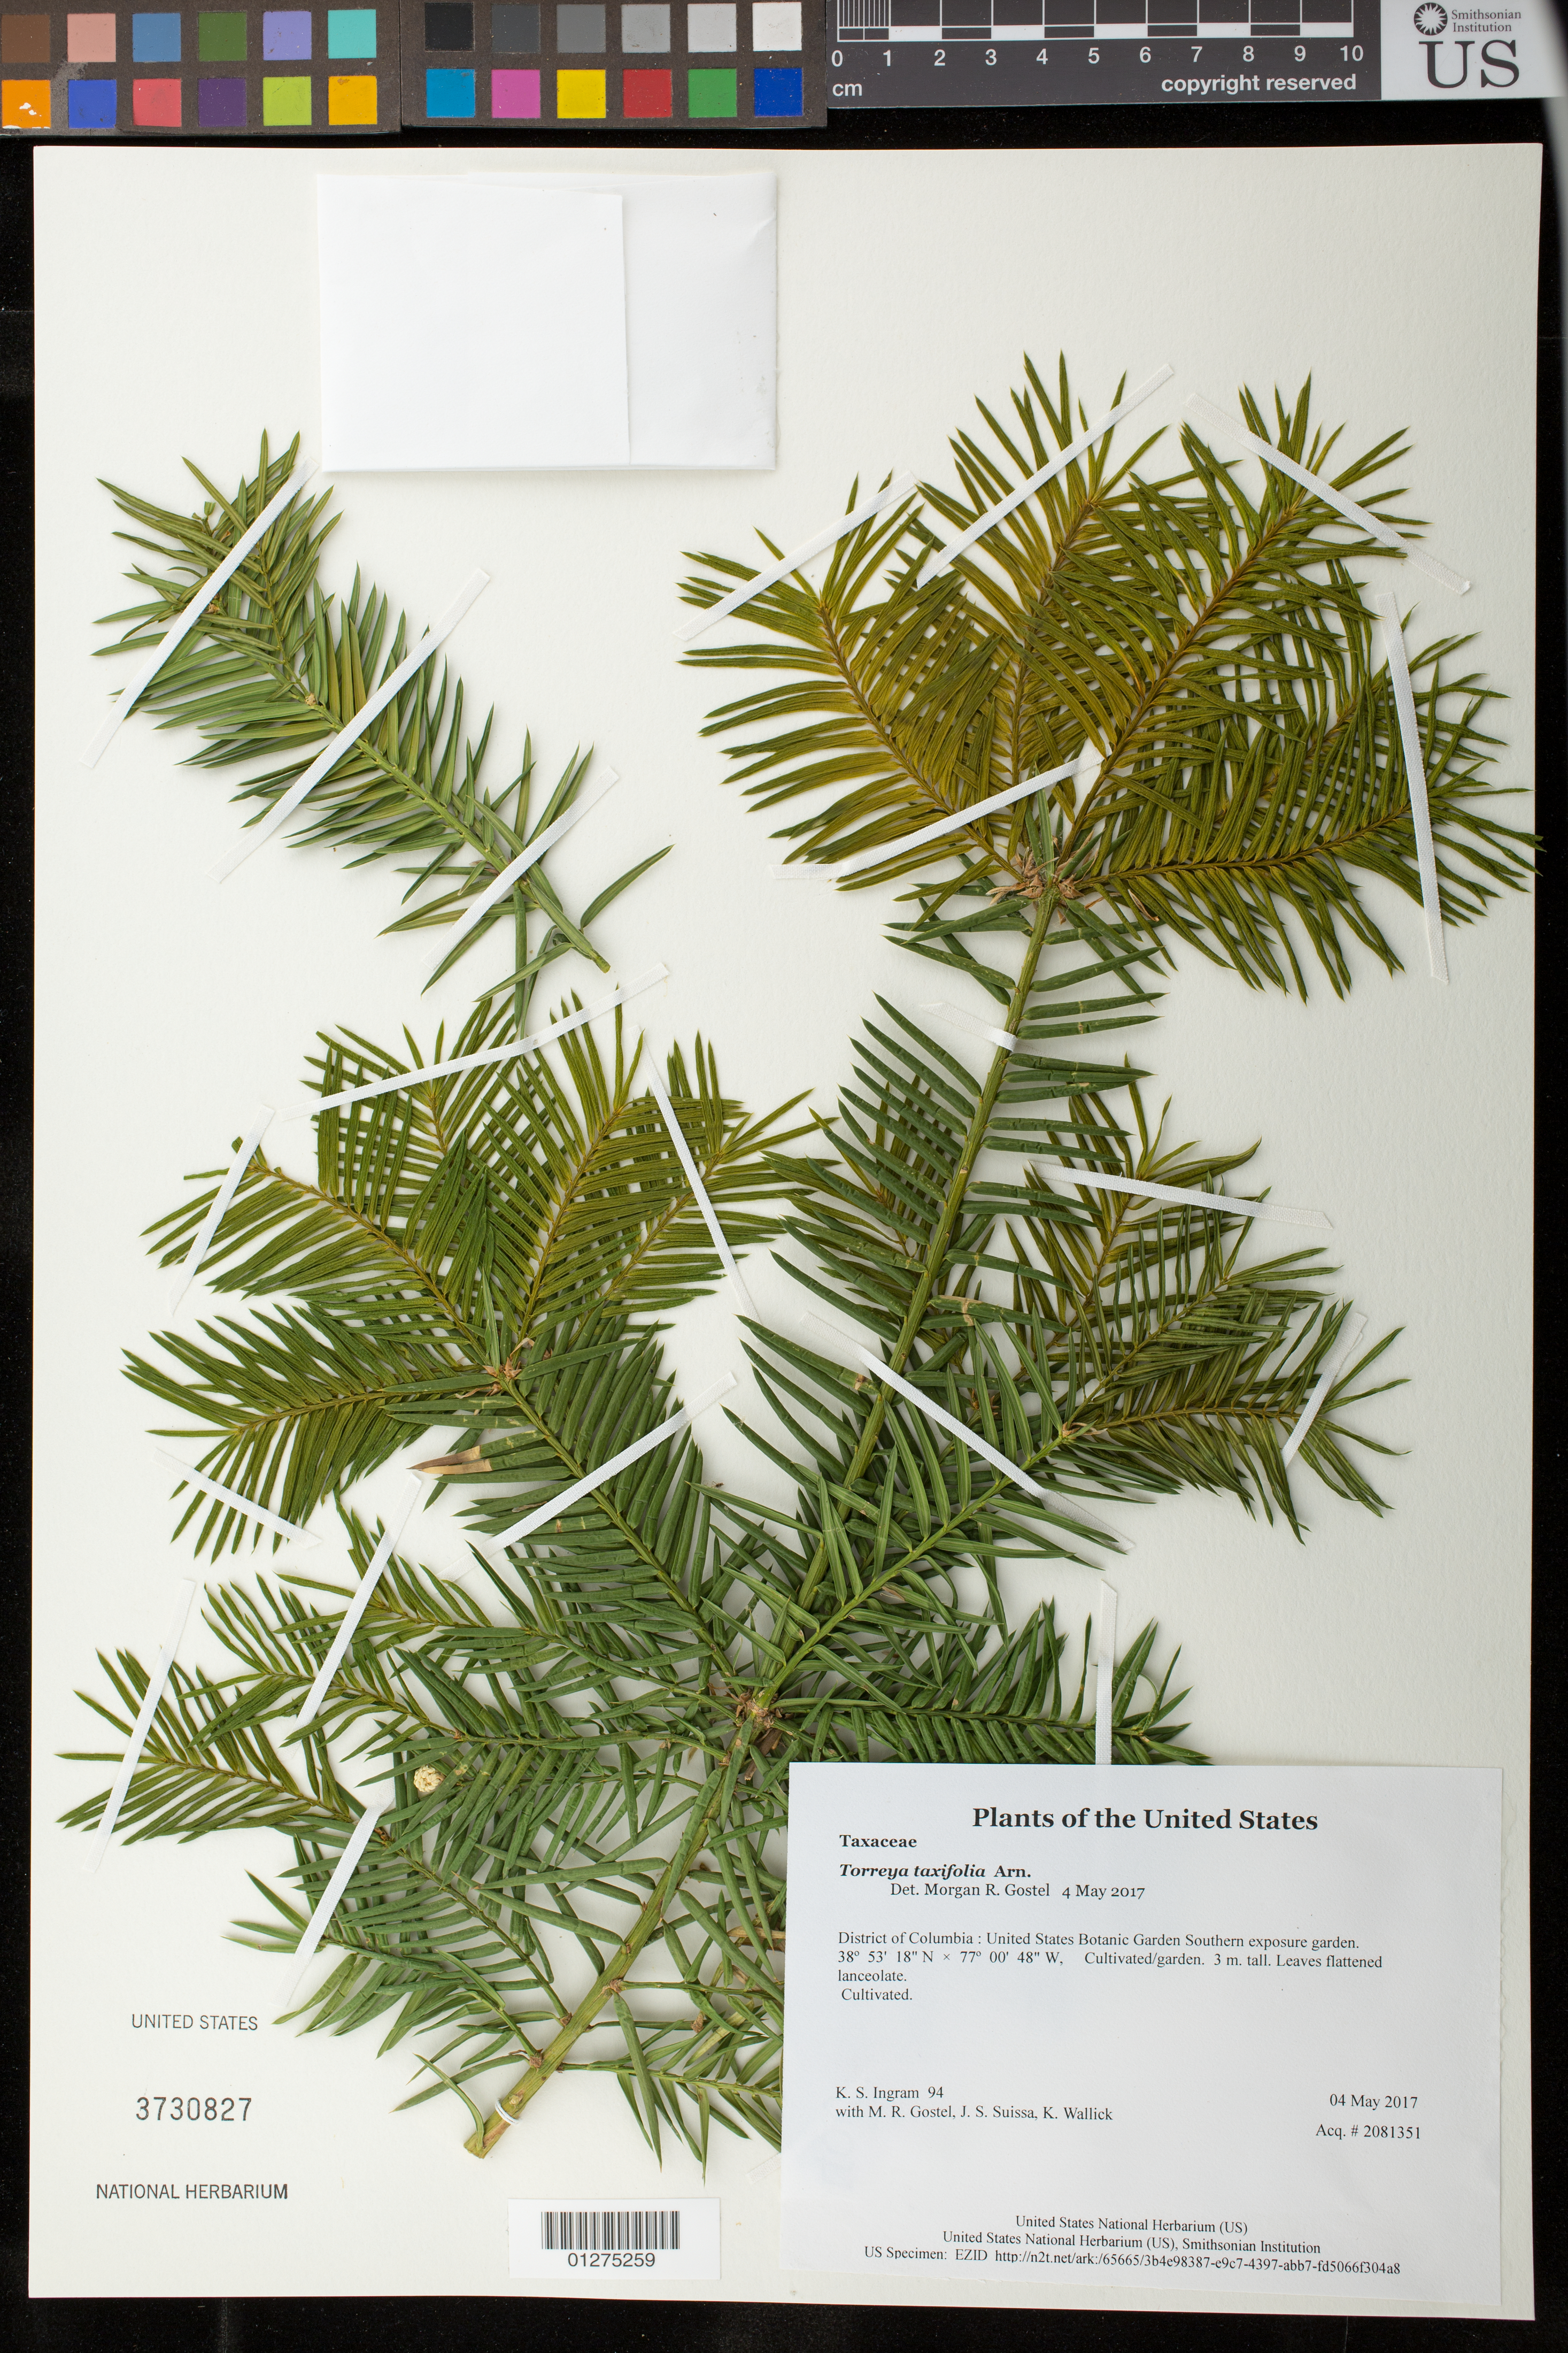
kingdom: Plantae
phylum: Tracheophyta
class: Pinopsida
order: Pinales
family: Taxaceae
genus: Torreya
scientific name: Torreya taxifolia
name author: Arn.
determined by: Gostel, M. R.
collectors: K. S. Ingram, M. R. Gostel, J. S. Suissa & K. Wallick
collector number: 94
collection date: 2017-05-04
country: United States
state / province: District of Columbia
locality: United States Botanic Garden Southern exposure garden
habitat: Cultivated/garden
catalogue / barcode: US 3730827